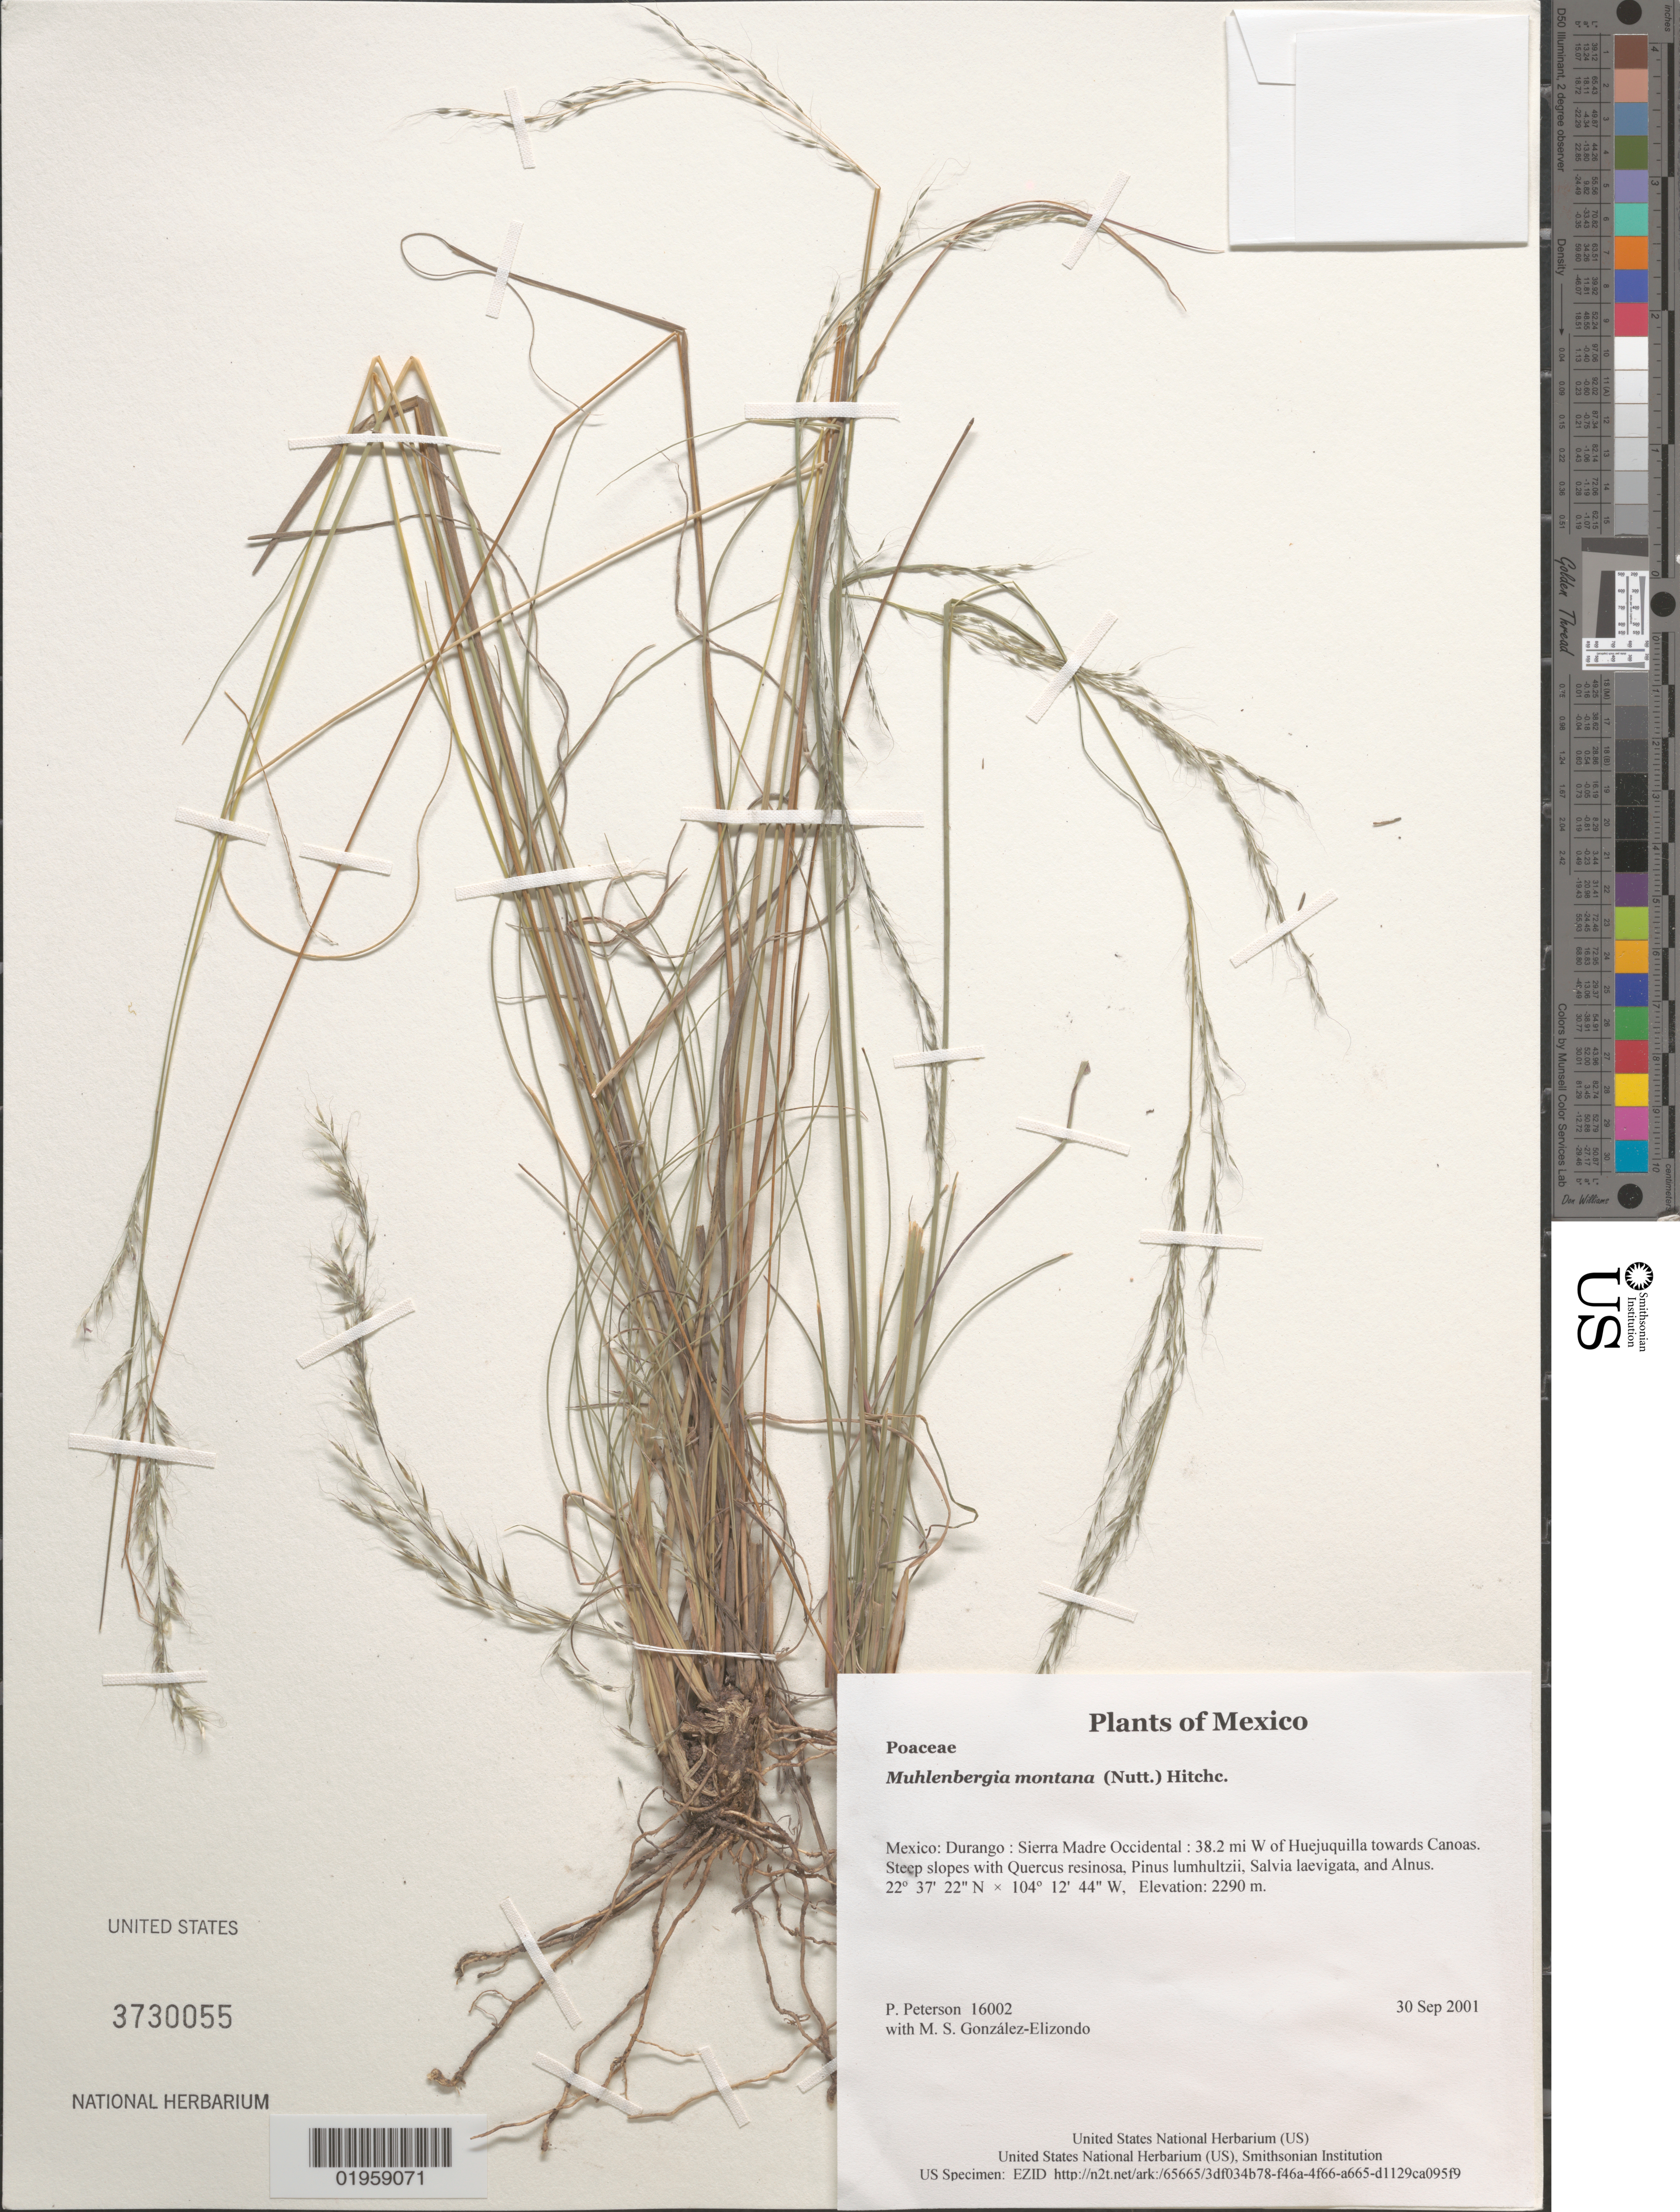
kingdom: Plantae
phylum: Tracheophyta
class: Liliopsida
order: Poales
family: Poaceae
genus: Muhlenbergia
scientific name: Muhlenbergia montana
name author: (Nutt.) Hitchc.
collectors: P. M. Peterson & M. S. González-Elizondo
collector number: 16002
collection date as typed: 30 Sep 2001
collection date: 2001-09-30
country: Mexico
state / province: Durango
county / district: Sierra Madre Occidental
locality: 38.2 mi W of Huejuquilla towards Canoas. Steep slopes with Quercus resinosa, Pinus lumhultzii, Salvia laevigata, and Alnus.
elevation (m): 2290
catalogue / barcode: US 3730055